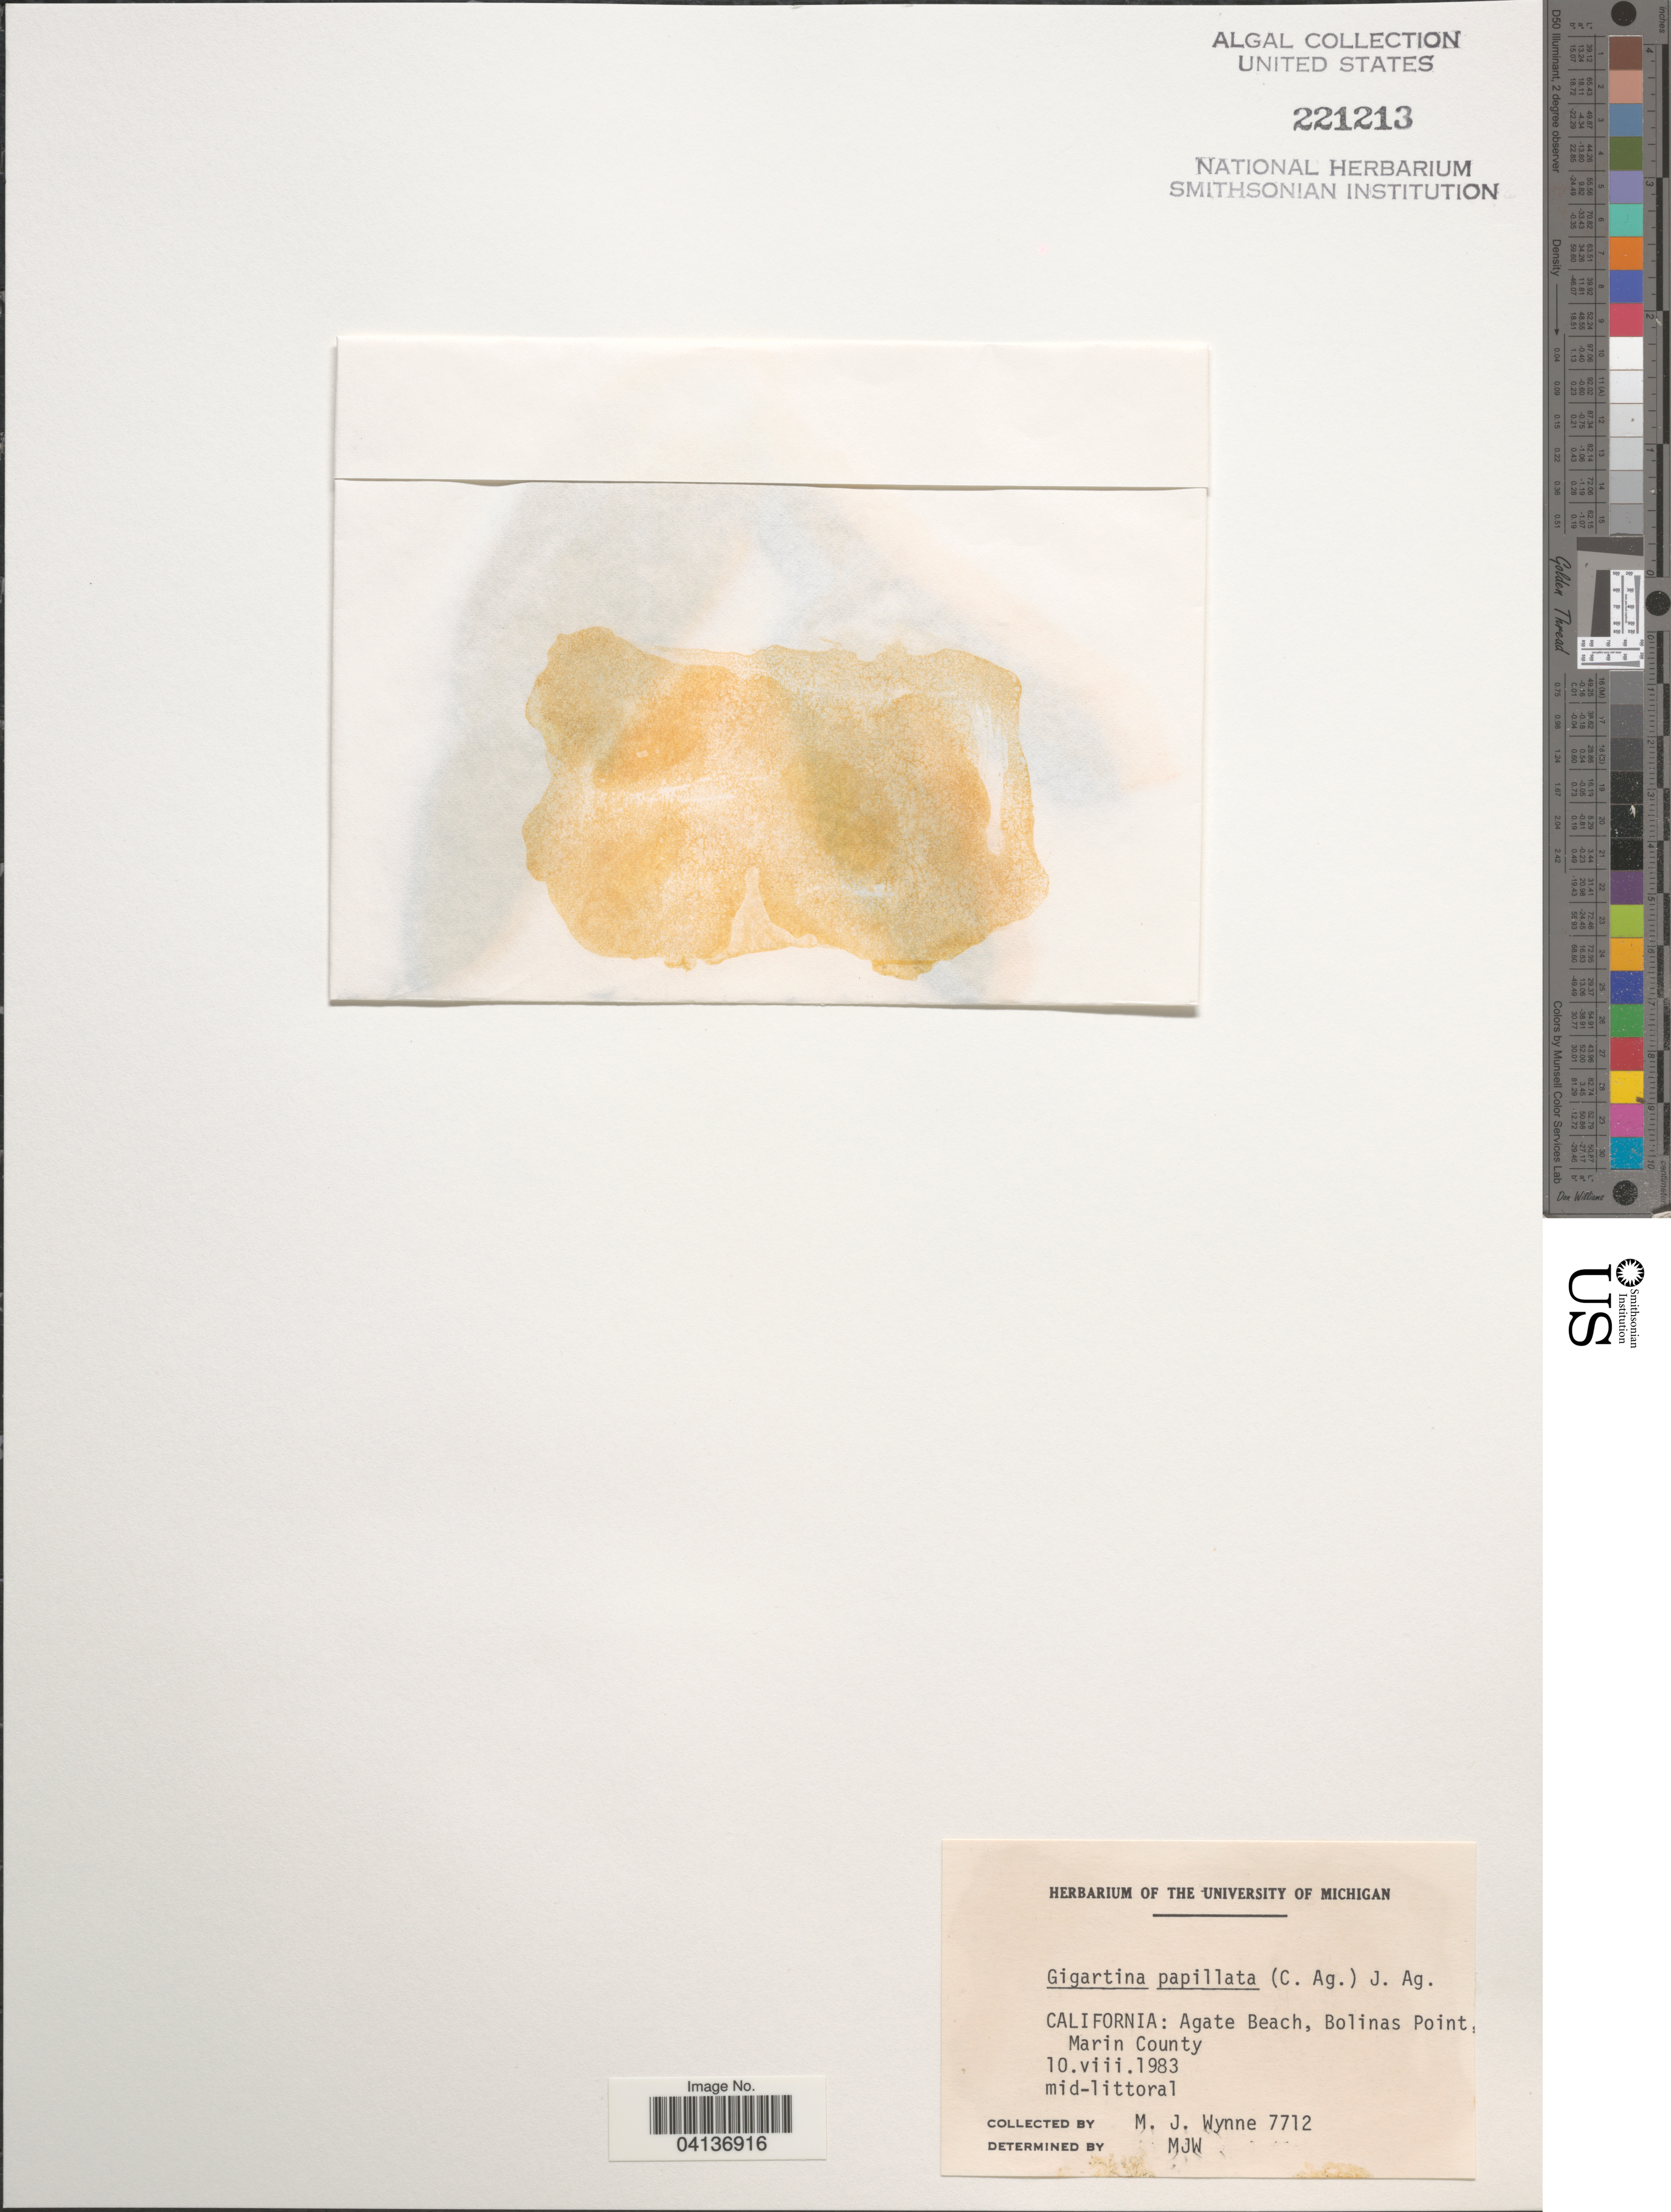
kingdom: Plantae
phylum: Rhodophyta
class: Florideophyceae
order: Gigartinales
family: Phyllophoraceae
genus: Mastocarpus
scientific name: Mastocarpus papillatus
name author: (C. Agardh) Kütz.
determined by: Algae name updating Project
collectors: M.J. Wynne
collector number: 7712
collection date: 1983-08-10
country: United States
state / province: California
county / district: Marin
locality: Agate Beach, Bolinas Point, Marin County. Mid-littoral.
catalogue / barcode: US 221213